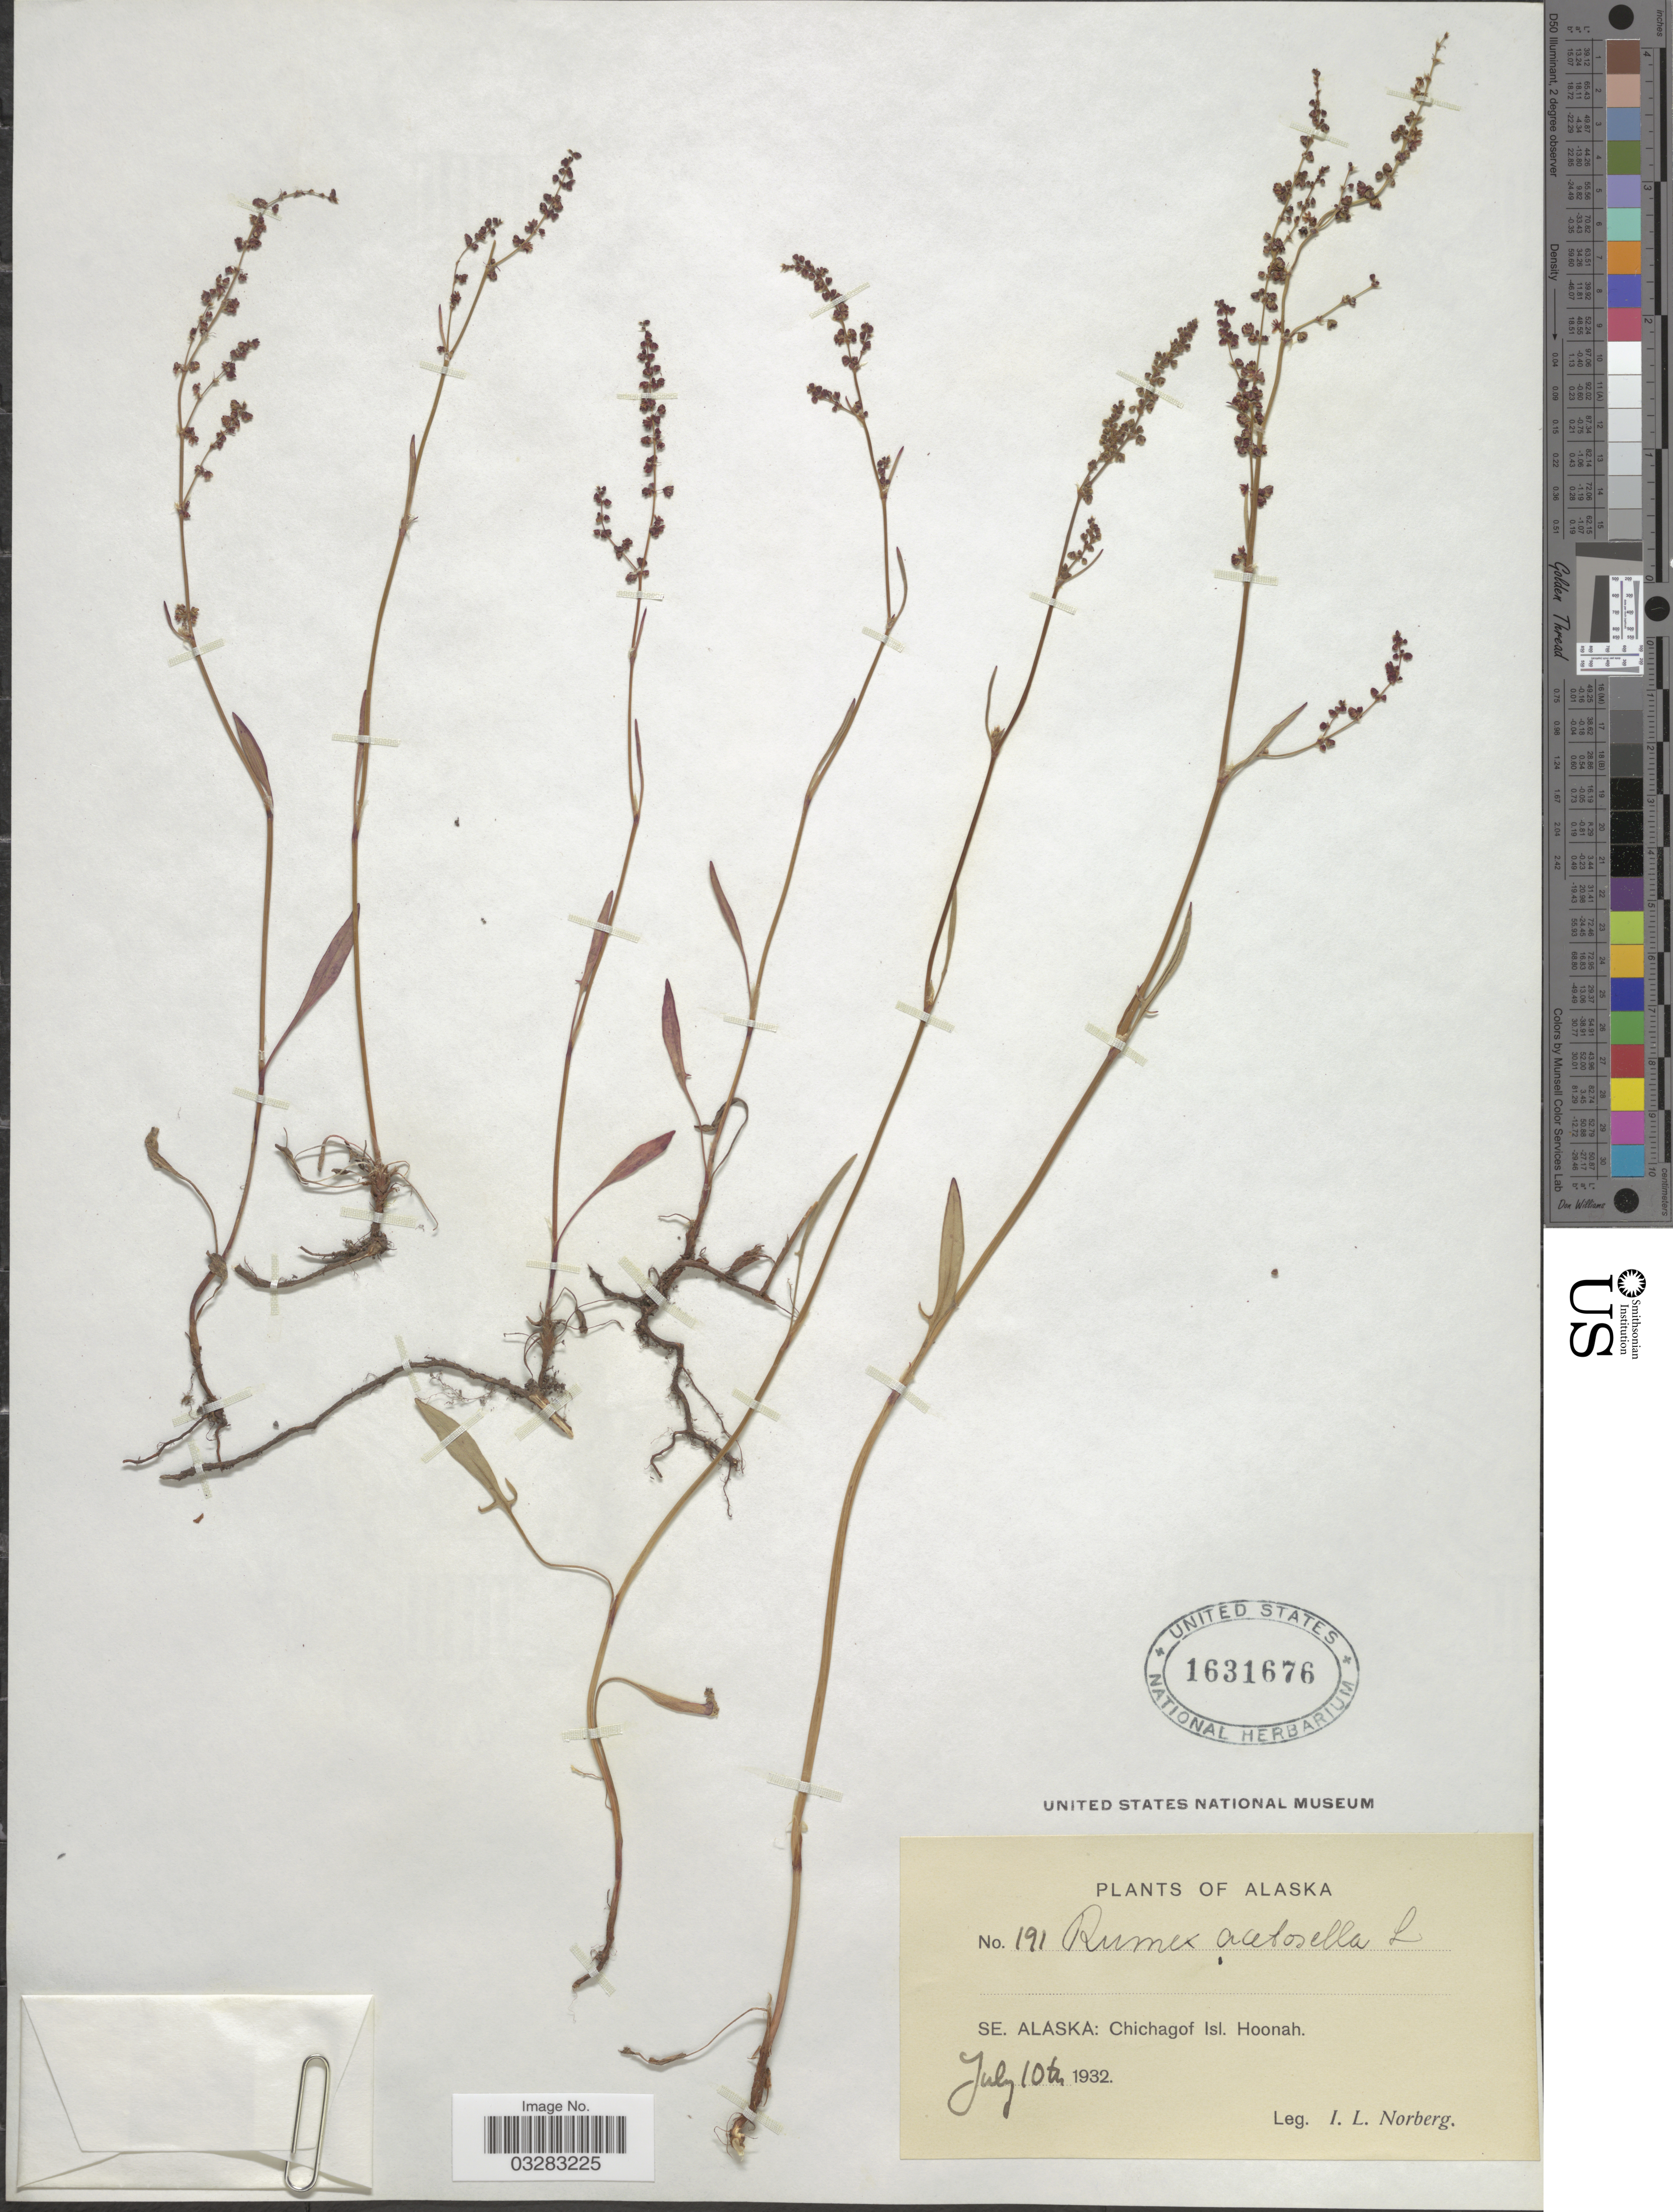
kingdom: Plantae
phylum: Tracheophyta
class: Magnoliopsida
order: Caryophyllales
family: Polygonaceae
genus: Rumex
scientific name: Rumex acetosella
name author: L.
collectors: I. Norberg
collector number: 191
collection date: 1932-07-10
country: United States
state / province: Alaska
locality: SE. Alaska: Chichagof Isl. Hoonah.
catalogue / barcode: US 1631676